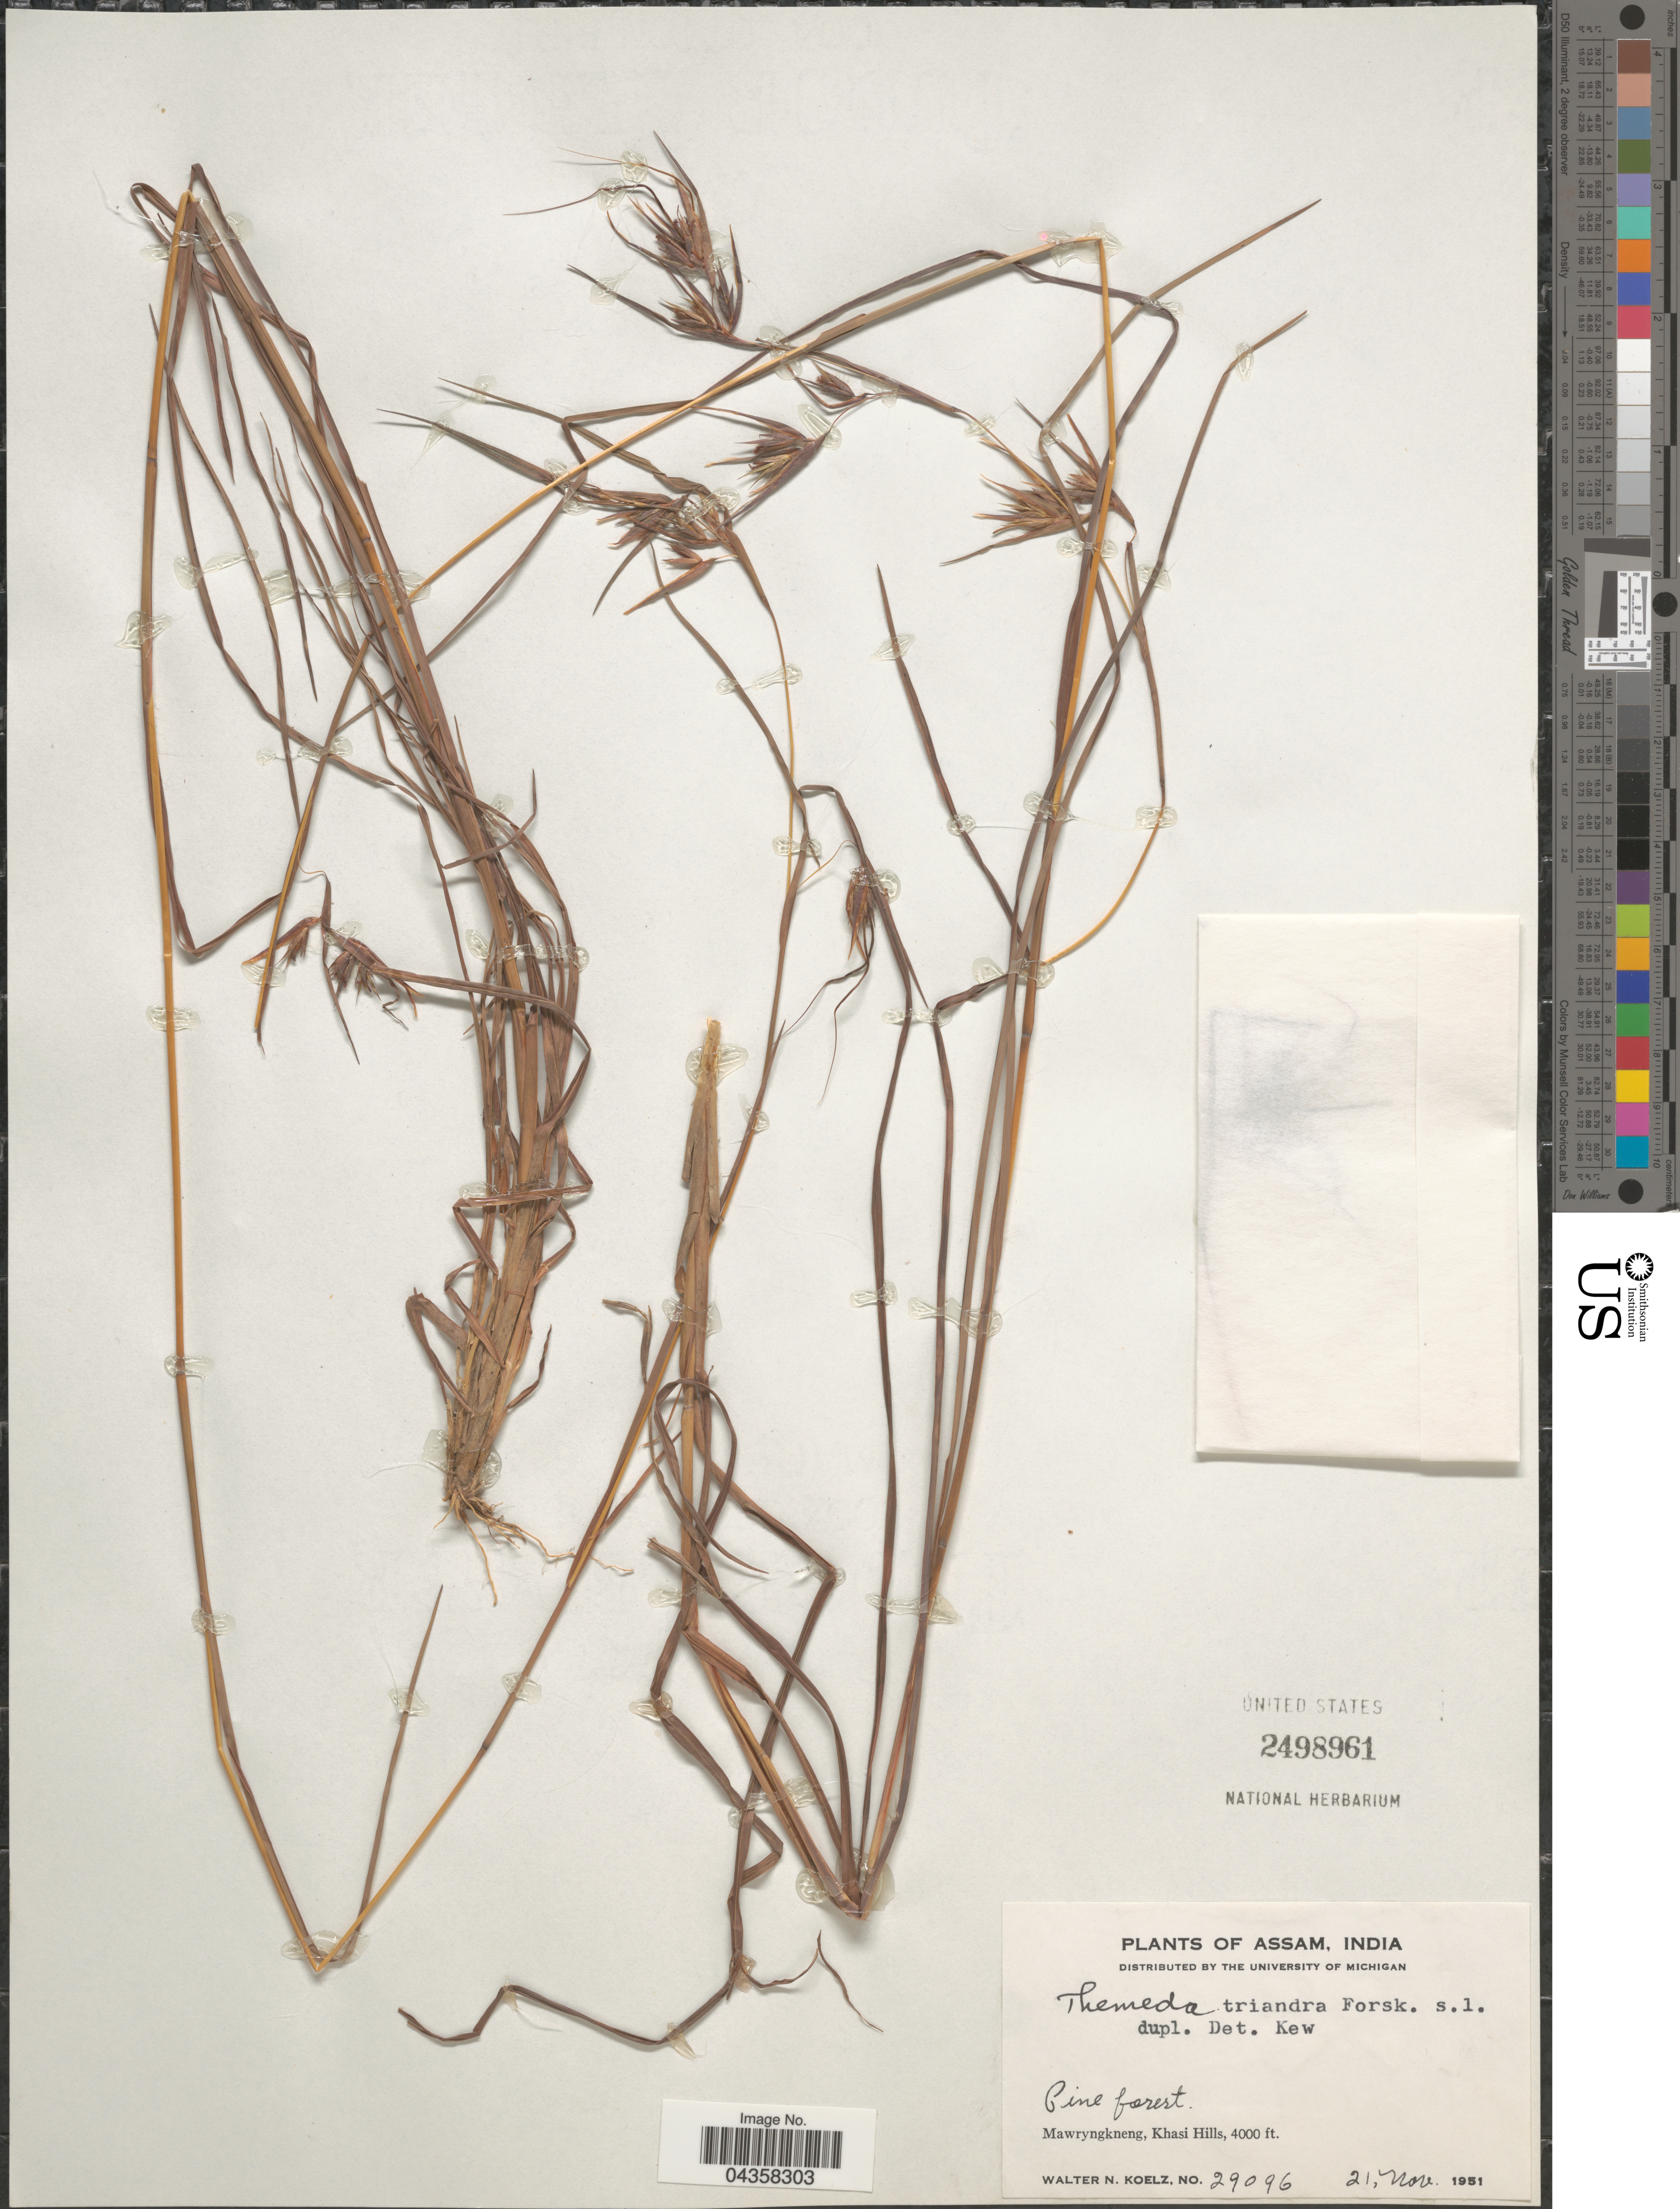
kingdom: Plantae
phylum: Tracheophyta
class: Liliopsida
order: Poales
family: Poaceae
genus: Themeda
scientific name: Themeda triandra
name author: Forssk.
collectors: W. N. Koelz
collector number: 29096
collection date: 1951-11-21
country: India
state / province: Meghalaya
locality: Pine forest. Mawryngkneng, Khasi Hills.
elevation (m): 1219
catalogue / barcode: US 2498961